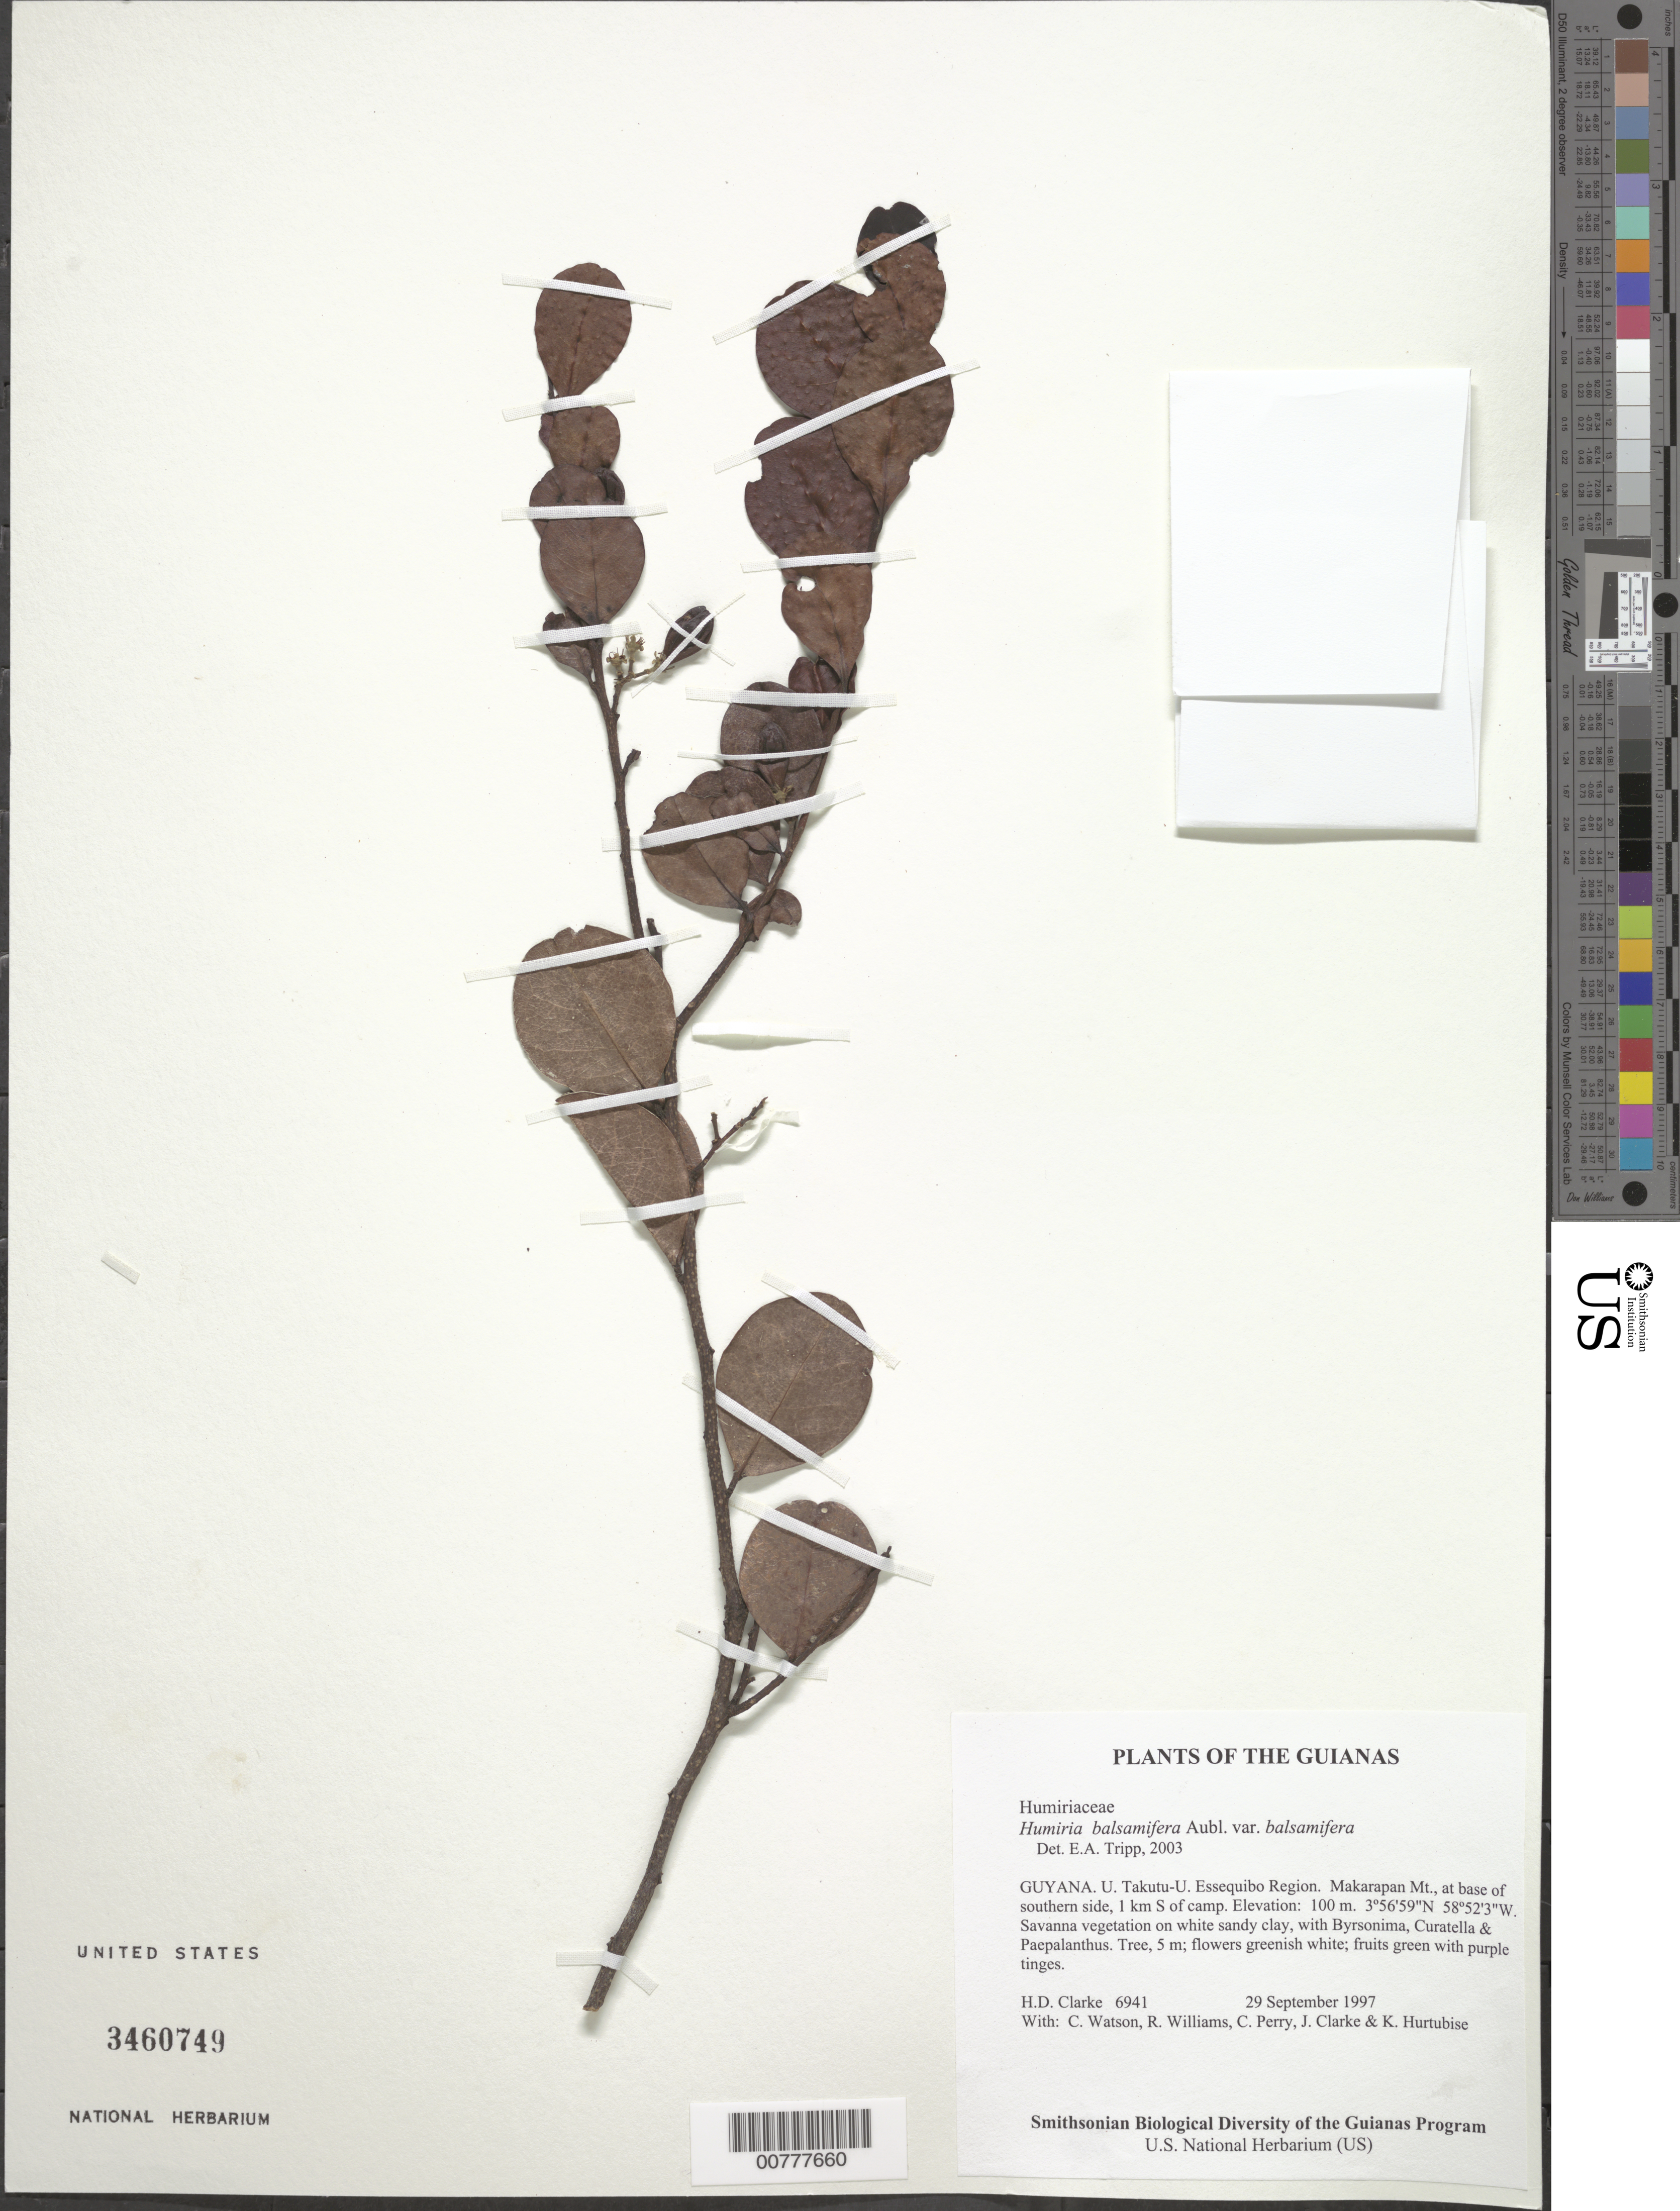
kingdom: Plantae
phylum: Tracheophyta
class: Magnoliopsida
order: Malpighiales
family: Chrysobalanaceae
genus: Chrysobalanus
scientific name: Chrysobalanus icaco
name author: L.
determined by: Liesner, R. L.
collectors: H. D. Clarke, C. Watson, R. Williams, C. Perry, J. Clarke & K. Hurtubise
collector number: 6941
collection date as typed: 29 September 1997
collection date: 1997-09-29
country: Guyana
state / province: U. Takutu-U. Essequibo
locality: Makarapan Mt., at base of southern side, 1 km S of camp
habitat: Savanna vegetation on white sandy clay, with Byrsonima, Curatella & Paepalanthus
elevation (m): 100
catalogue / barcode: US 3460749